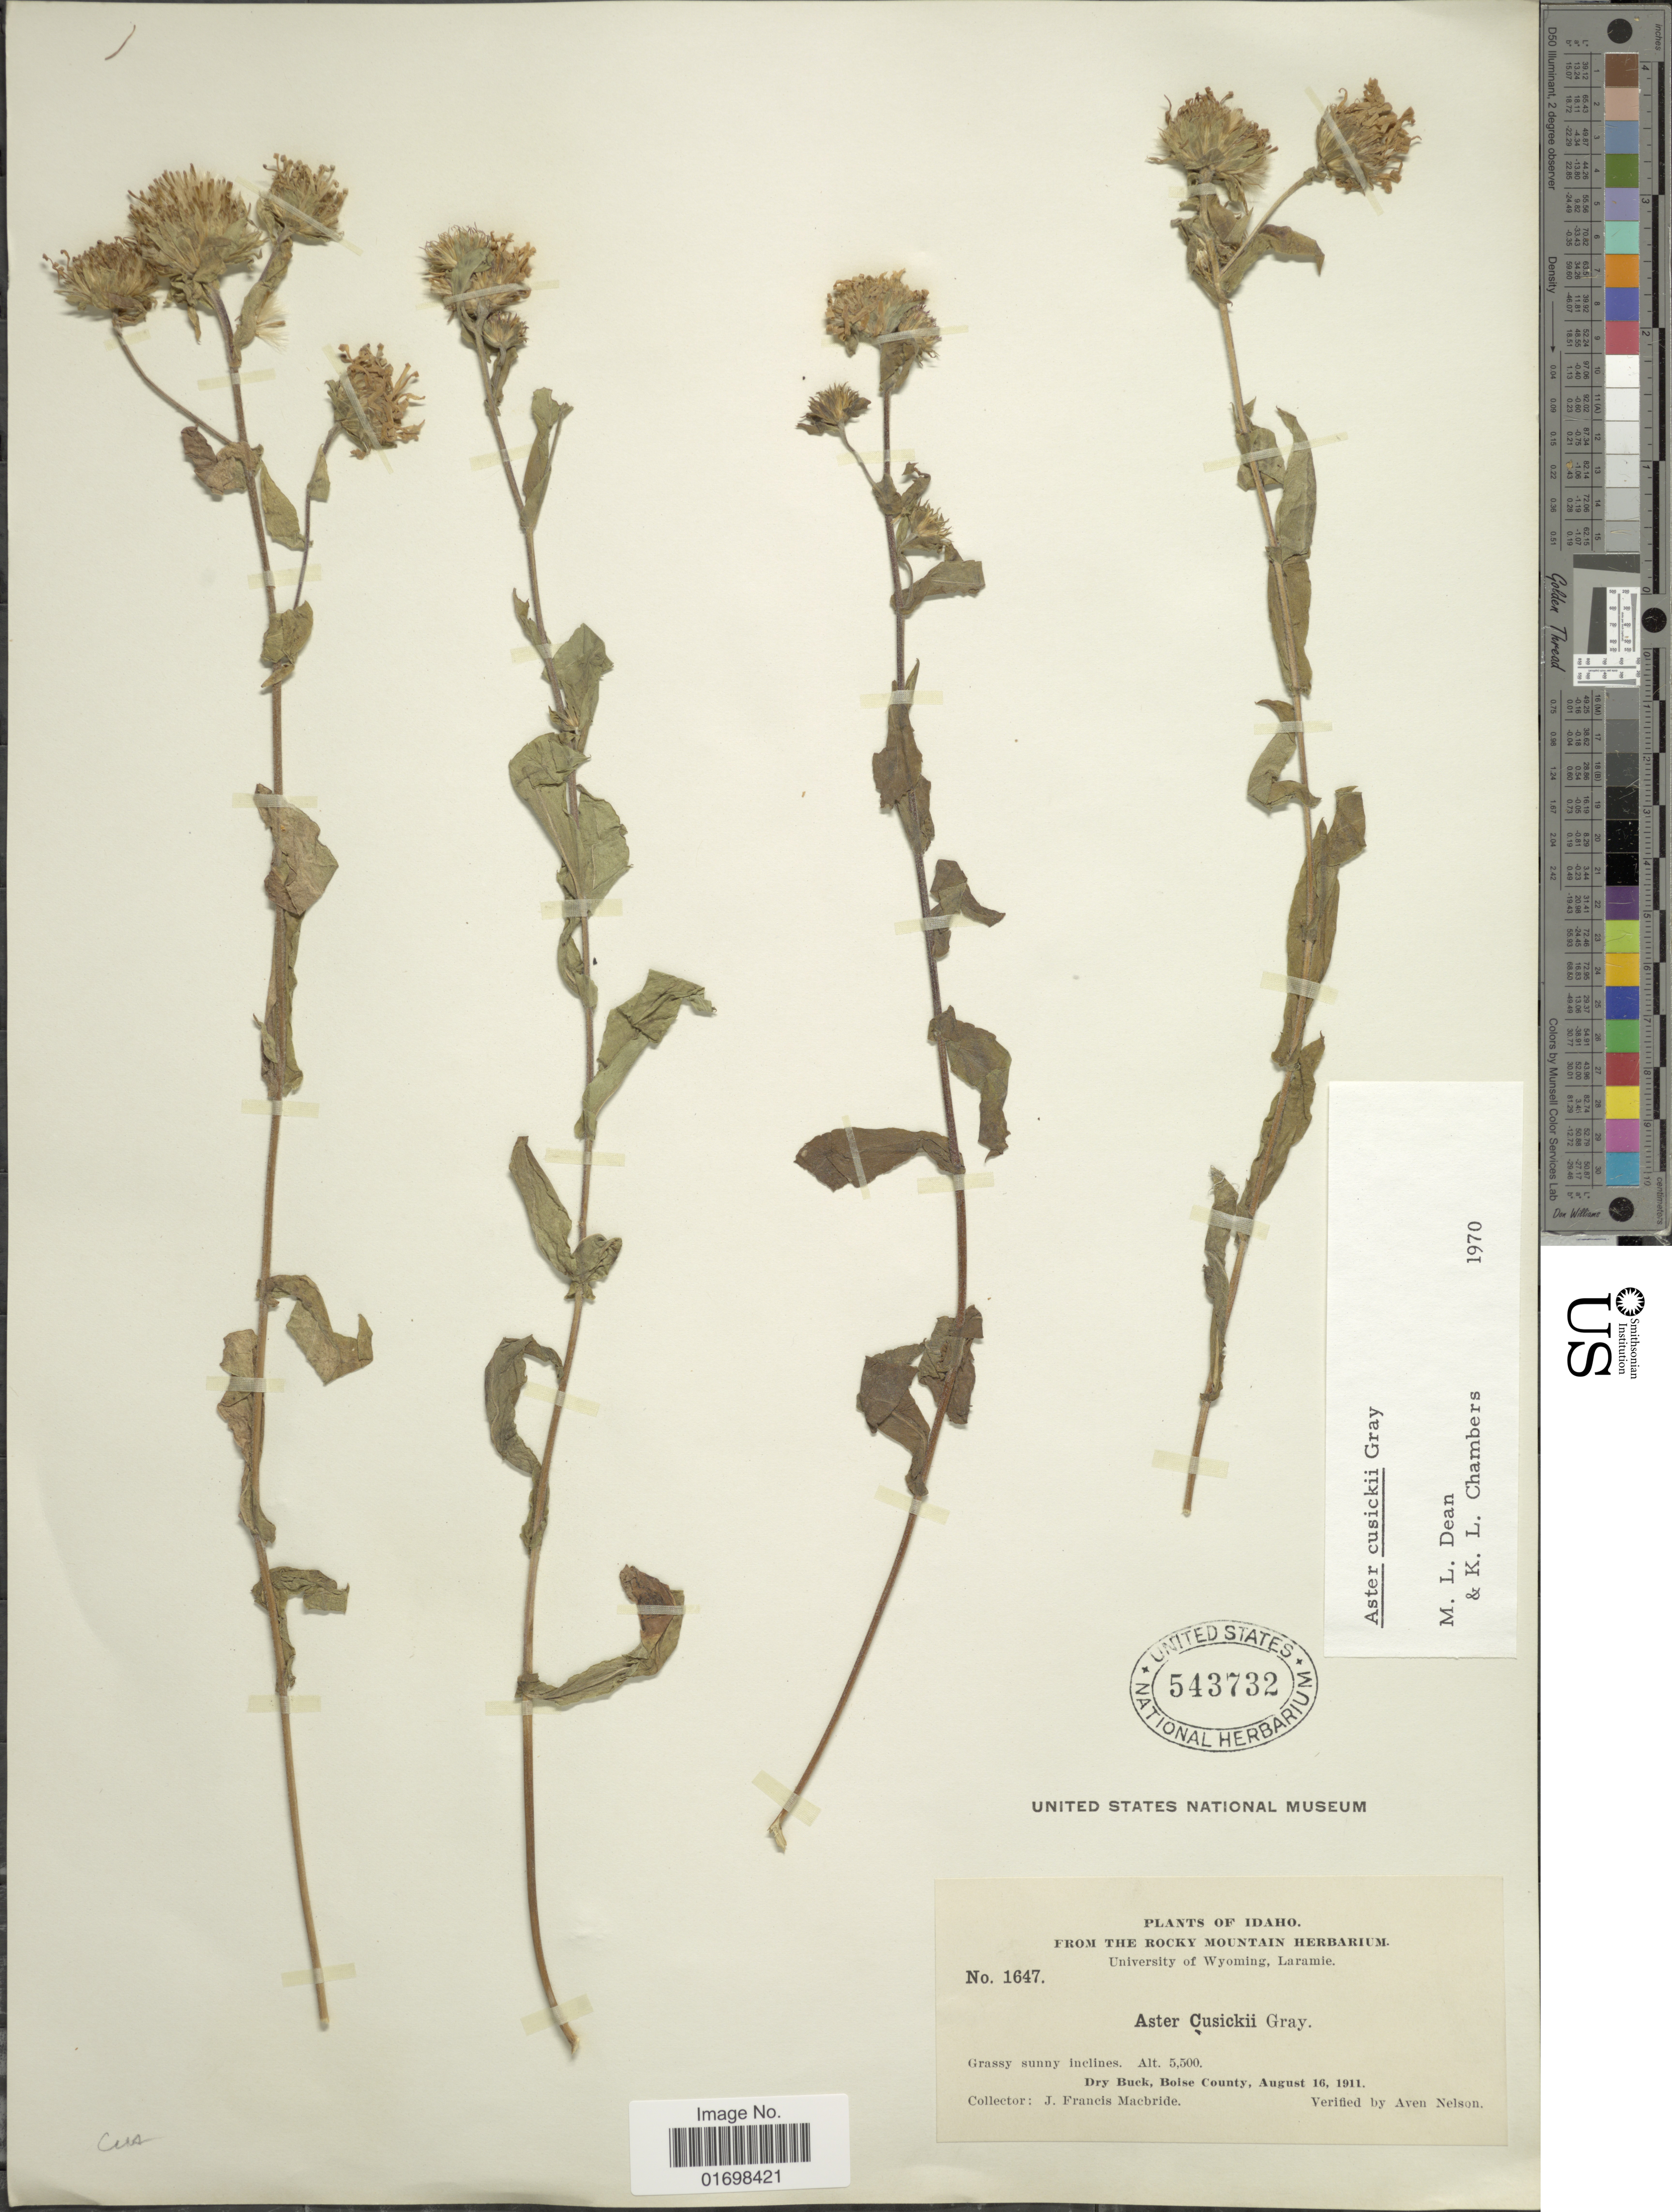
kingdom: Plantae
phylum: Tracheophyta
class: Magnoliopsida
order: Asterales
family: Asteraceae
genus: Symphyotrichum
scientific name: Symphyotrichum cusickii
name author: (A. Gray) G.L. Nesom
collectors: J. F. Macbride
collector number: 1647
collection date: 1911-08-16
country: United States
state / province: Idaho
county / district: Boise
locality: Dry Buck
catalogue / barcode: US 543732